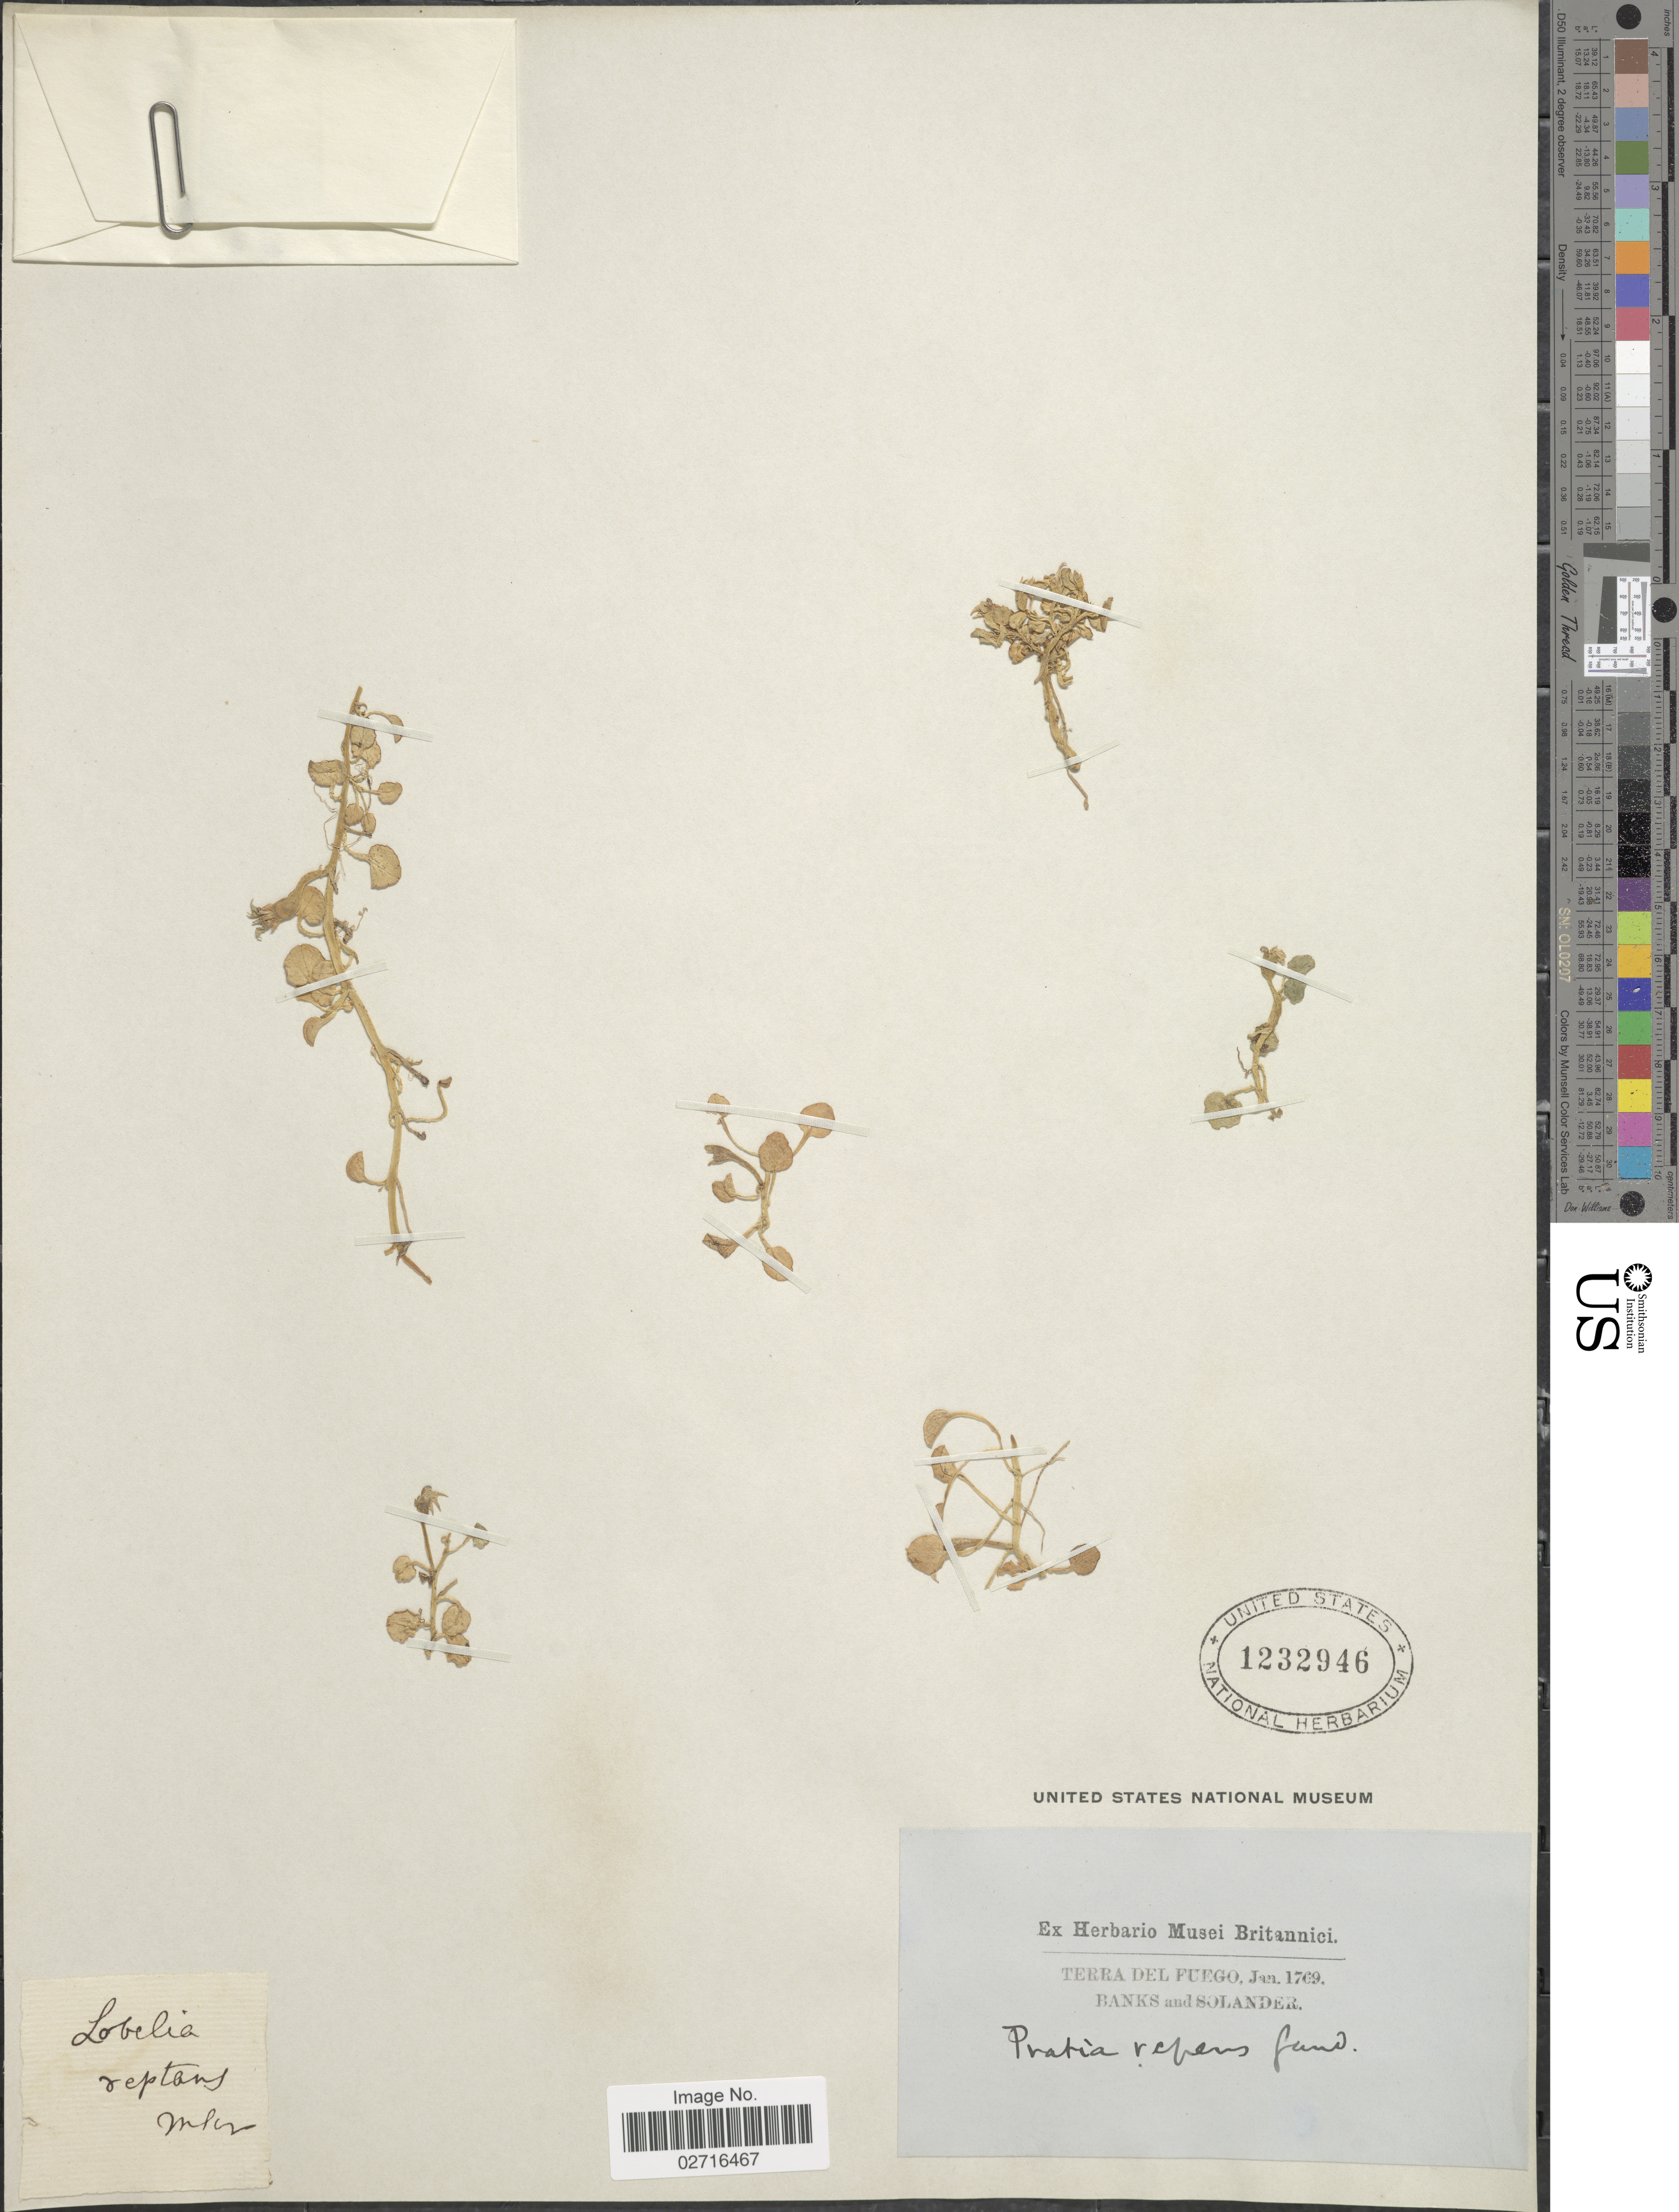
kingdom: Plantae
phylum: Tracheophyta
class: Magnoliopsida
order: Asterales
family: Campanulaceae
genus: Pratia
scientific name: Pratia repens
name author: Gaudich.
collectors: -- Banks & -- Solander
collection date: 1769-01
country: Argentina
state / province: Tierra del Fuego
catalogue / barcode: US 1232946